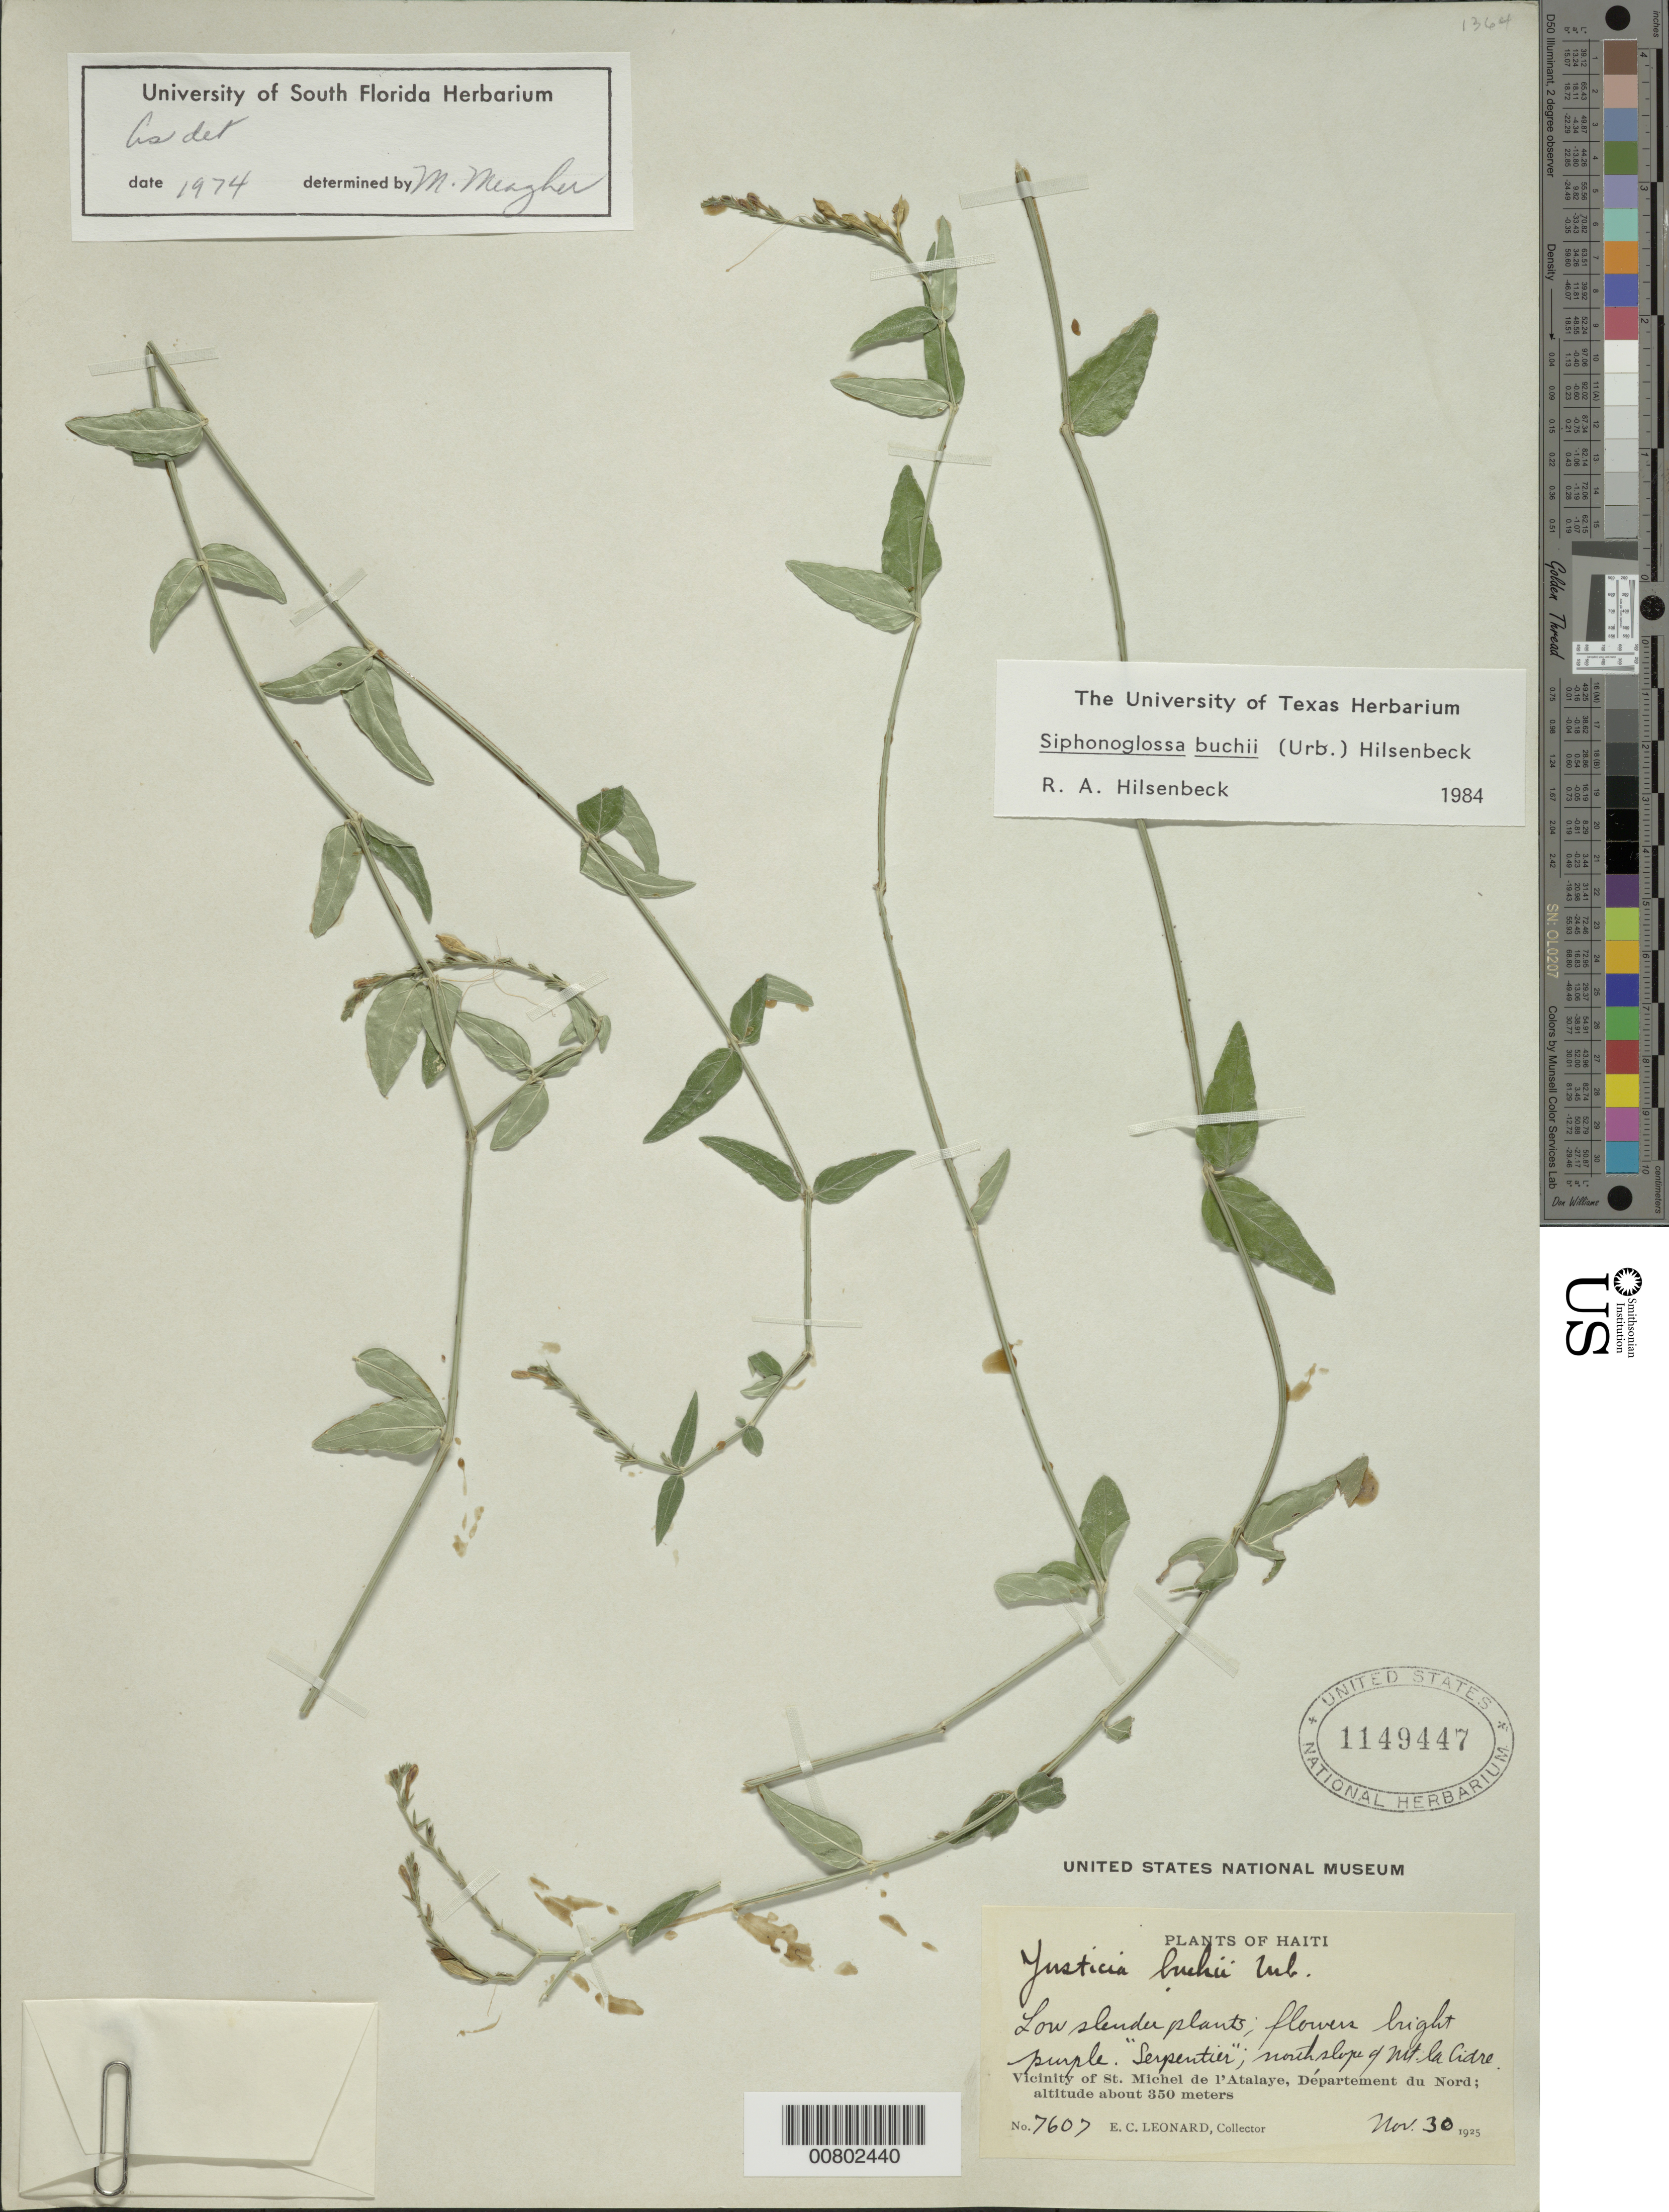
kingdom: Plantae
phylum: Tracheophyta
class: Magnoliopsida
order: Lamiales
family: Acanthaceae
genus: Justicia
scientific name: Justicia buchii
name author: Urb.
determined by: Fisher, Amanda, (LOB), California State University, Long Beach (UNITED STATES)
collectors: E. C. Leonard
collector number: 7607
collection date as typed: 30 Nov 1925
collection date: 1925-11-30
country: Haiti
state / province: Artibonite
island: Hispaniola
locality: Vicinity of St. Michel de l'Atalaye, north slope of Mt. la Cidre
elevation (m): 350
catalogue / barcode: US 1149447